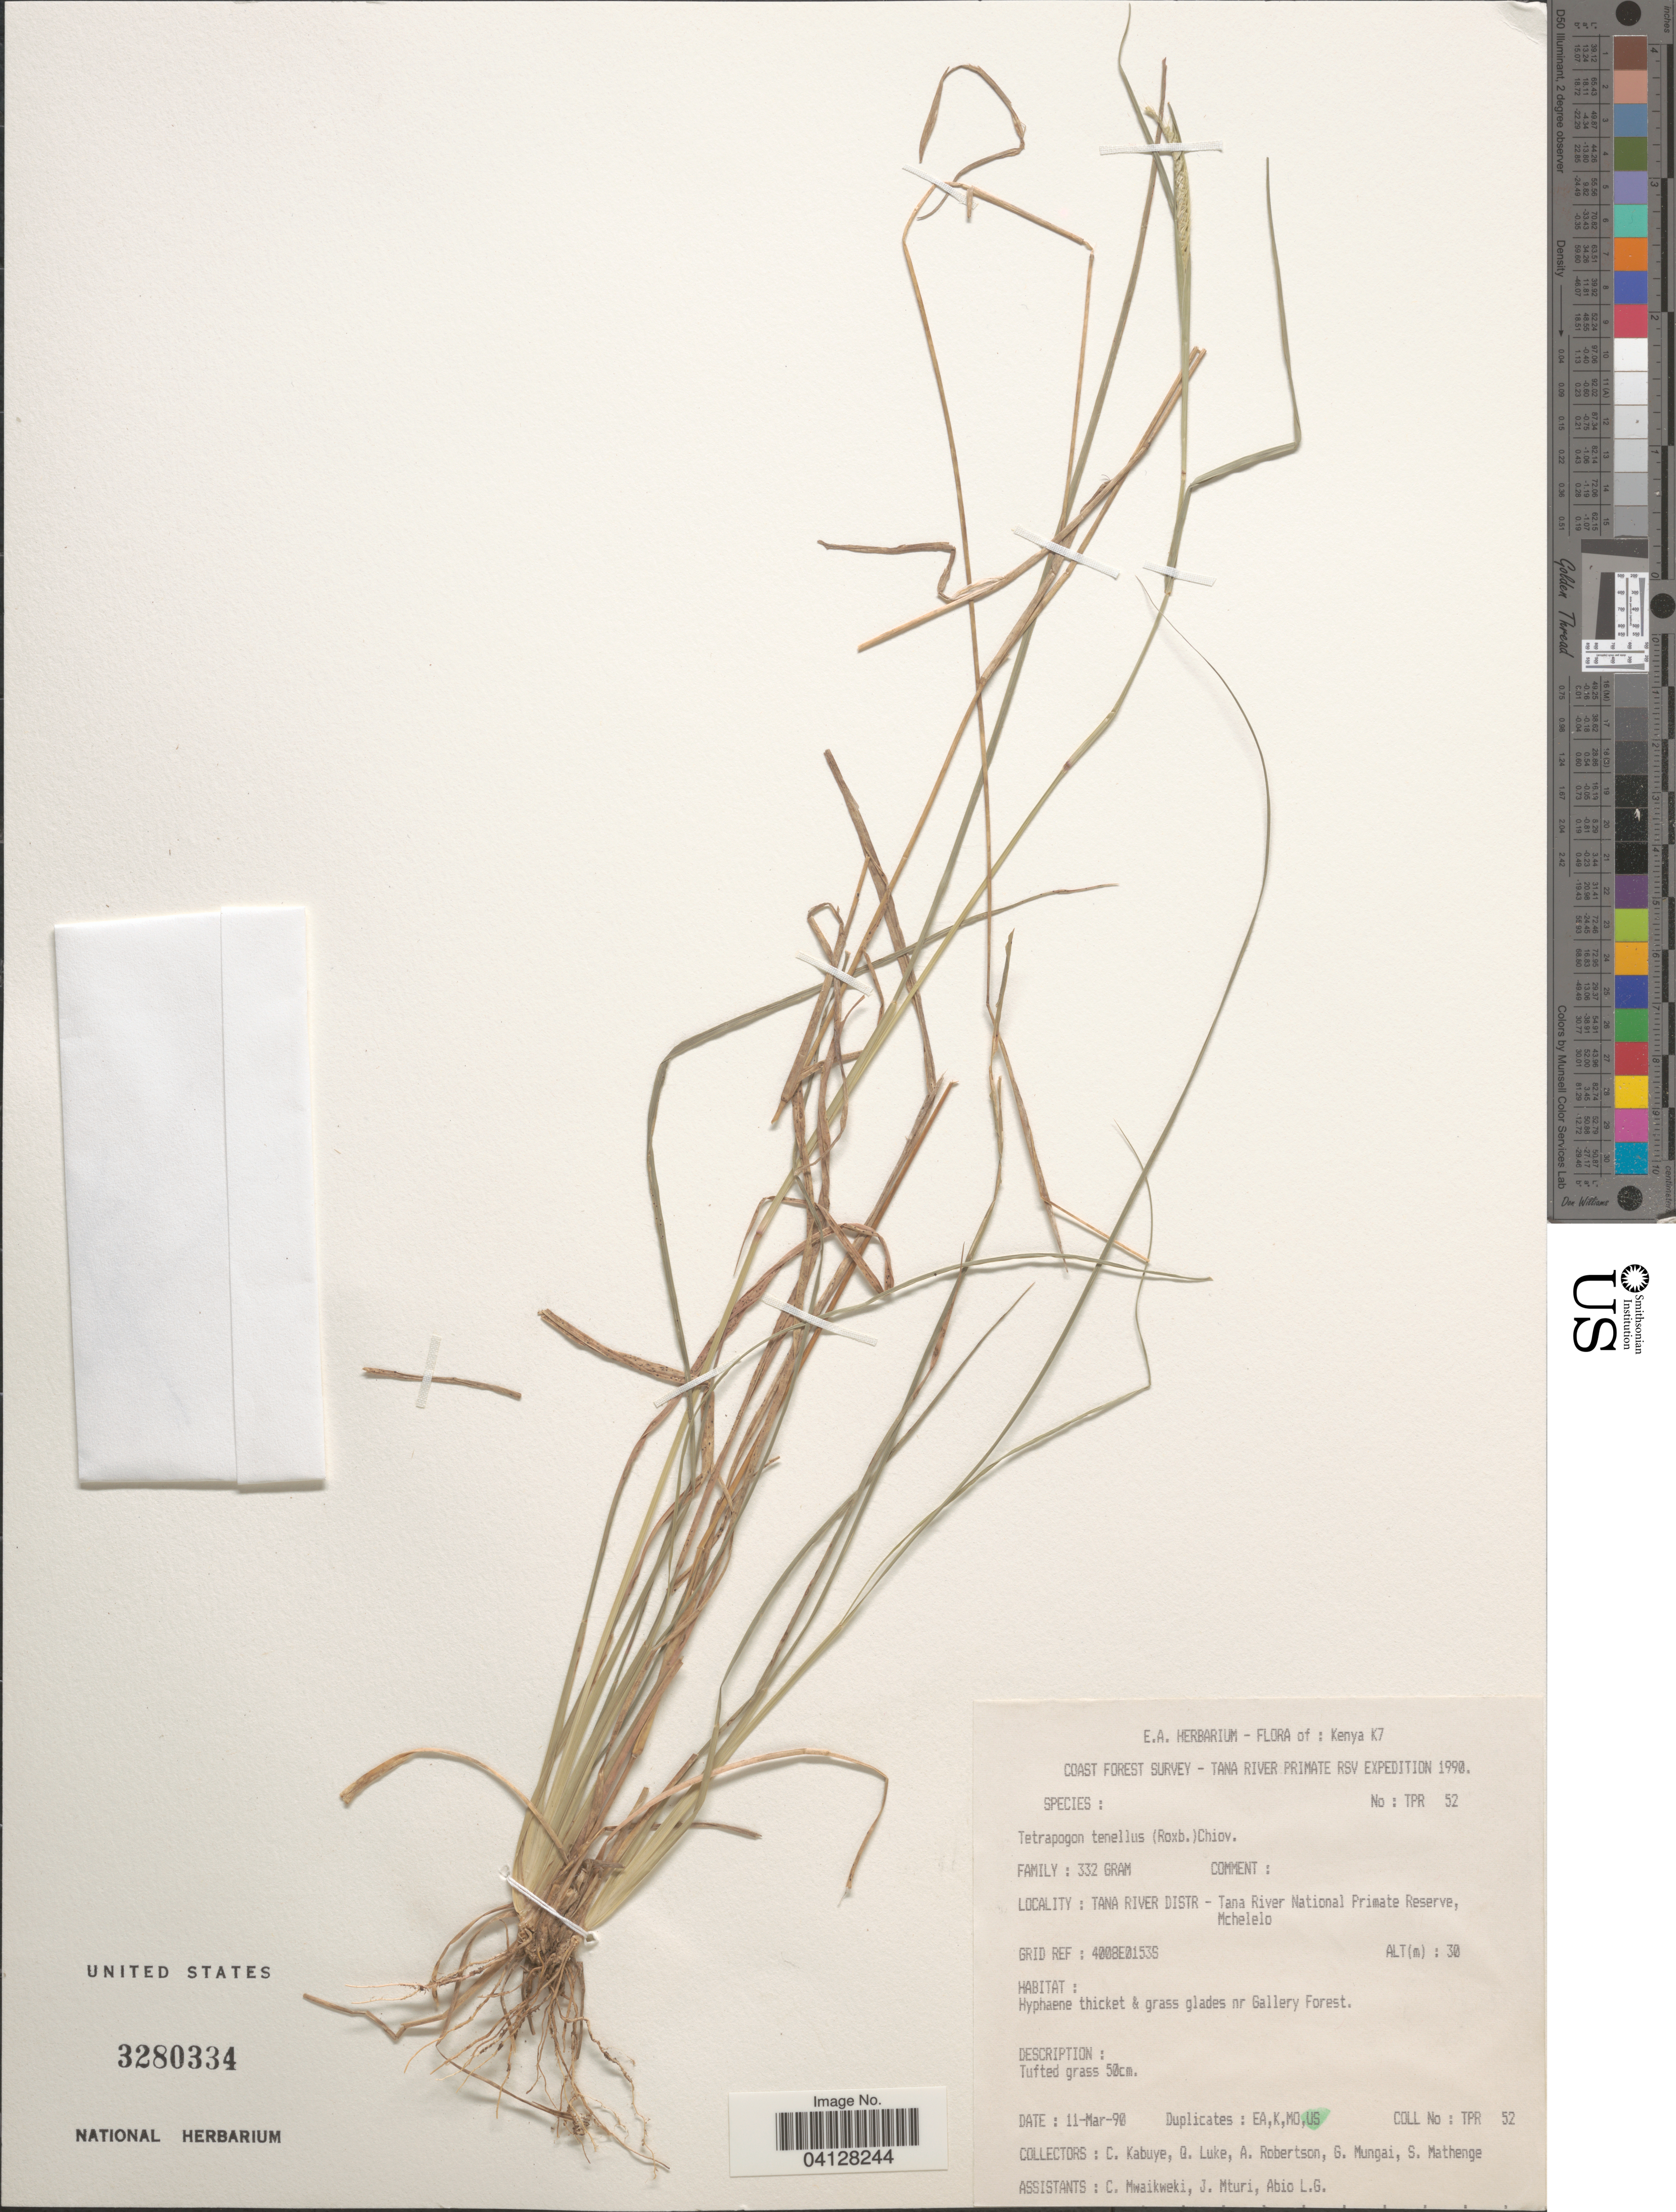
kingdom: Plantae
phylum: Tracheophyta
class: Liliopsida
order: Poales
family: Poaceae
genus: Tetrapogon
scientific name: Tetrapogon tenellus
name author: (J. Koenig ex Roxb.) Chiov.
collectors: C. Kabuye, Q. Luke, A. Robertson, G. Mungai & et al.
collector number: TPR52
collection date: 1990-03-11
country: Kenya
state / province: Tana River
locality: K7. Coast Forest Survey - Tana River Primate RSV Expedition 1990. Tana River Distr - Tana River National Primate Reserve, Mchelelo. Grid Ref: 4008E0153S.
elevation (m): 30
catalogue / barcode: US 3280334